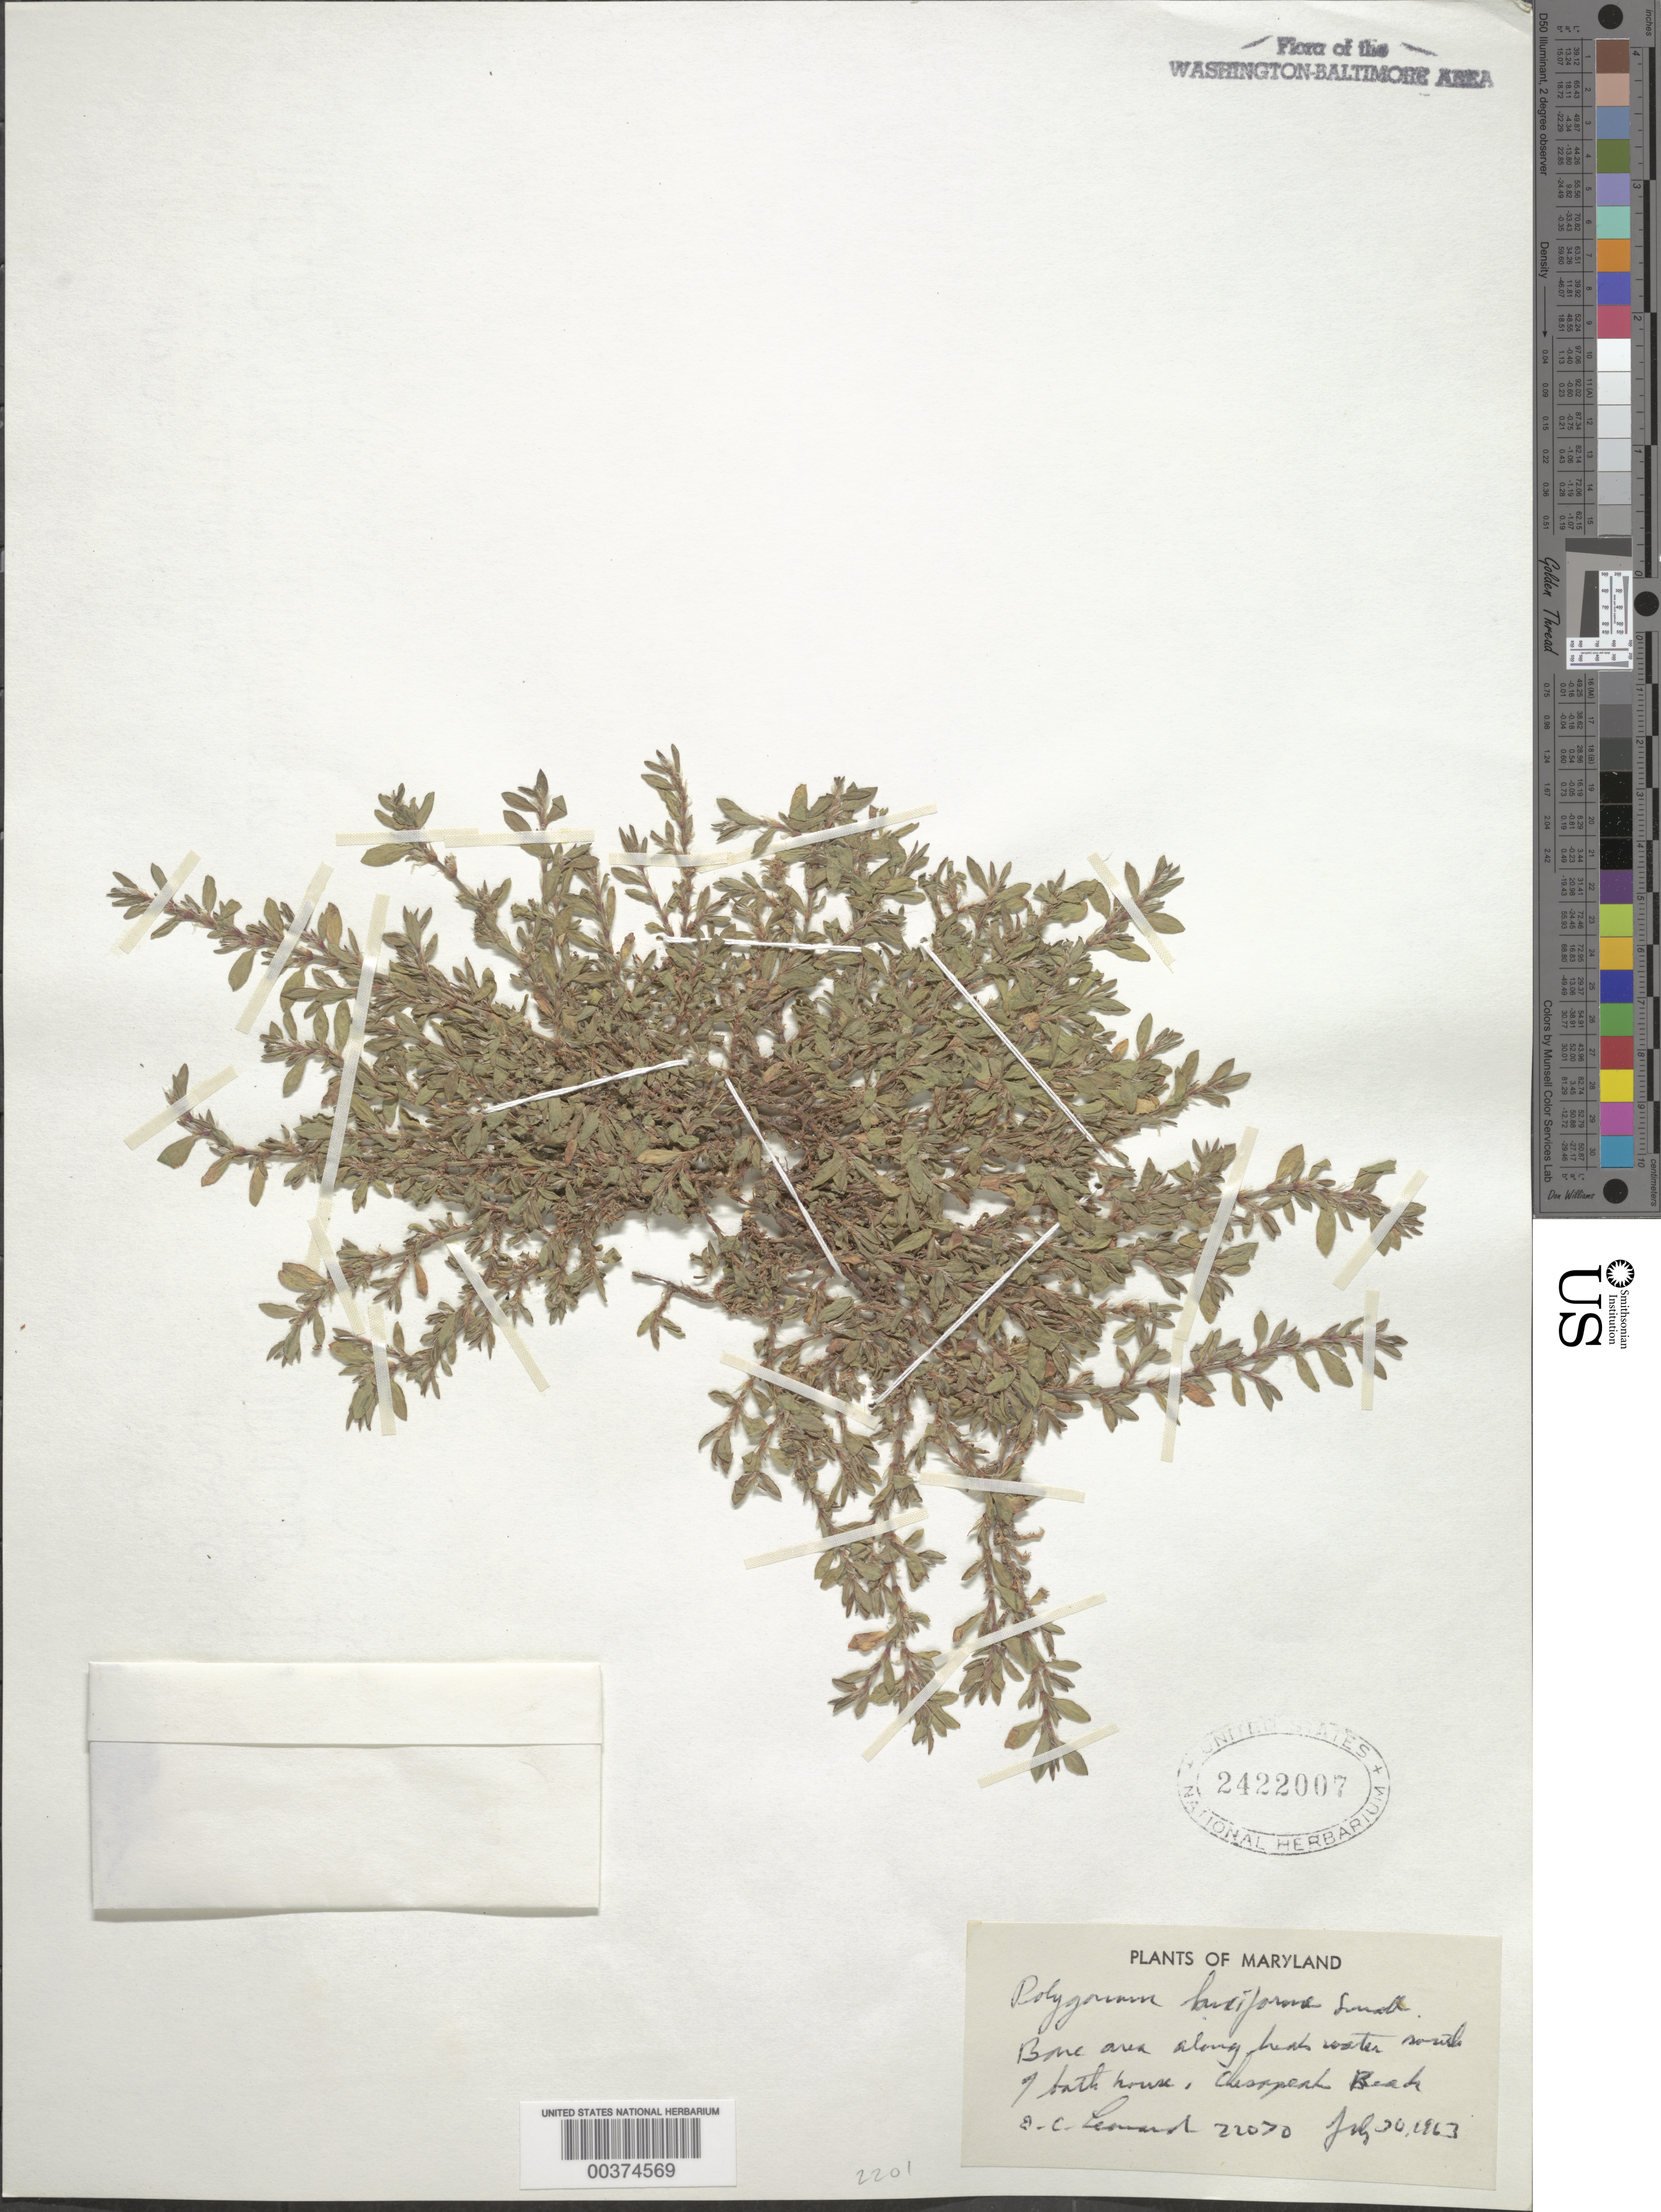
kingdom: Plantae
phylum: Tracheophyta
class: Magnoliopsida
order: Caryophyllales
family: Polygonaceae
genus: Polygonum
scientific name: Polygonum aviculare var. littorale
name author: (Link) Mack. & Bush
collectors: E. C. Leonard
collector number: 22070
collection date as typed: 30 Jul 1963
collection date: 1963-07-30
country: United States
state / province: Maryland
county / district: Calvert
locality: Chesapeake Beach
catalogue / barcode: US 2422007